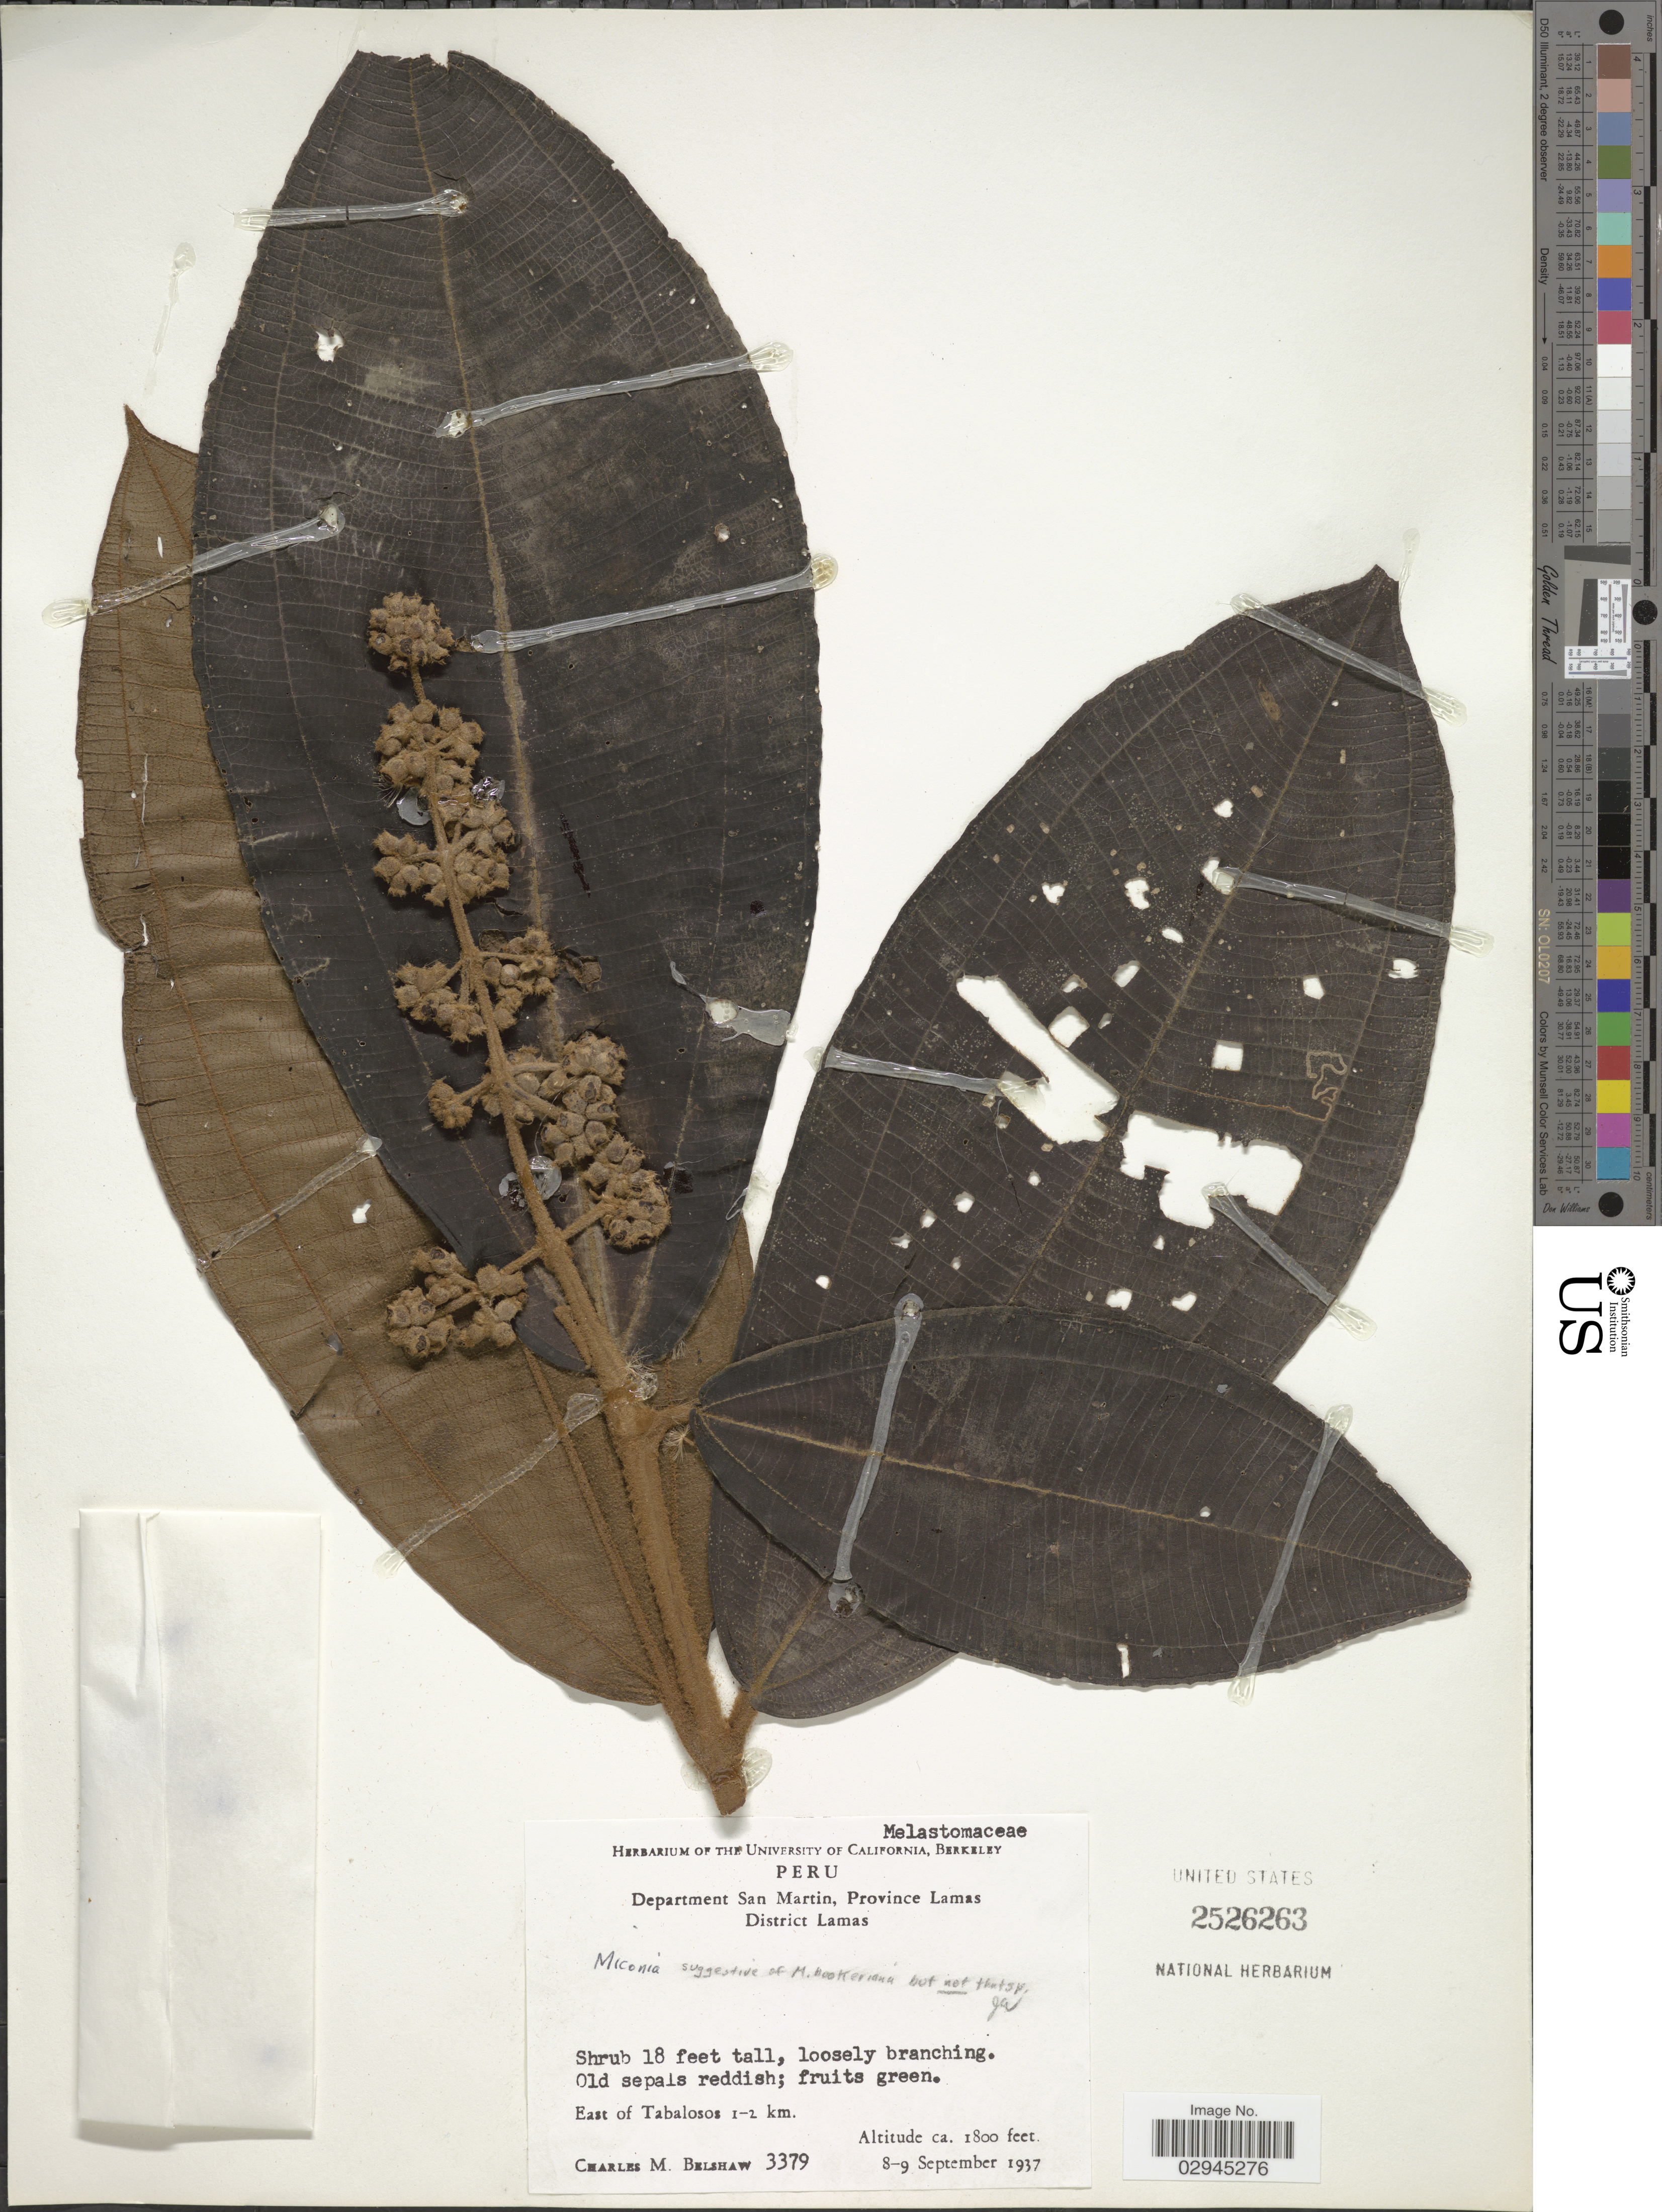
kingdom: Plantae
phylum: Tracheophyta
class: Magnoliopsida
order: Myrtales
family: Melastomataceae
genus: Miconia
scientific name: Miconia sp.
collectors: C. Shaw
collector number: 3379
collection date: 1937-09-08/1937-09-09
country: Peru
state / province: San Martín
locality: Department San Martin, Province Lamas District Lamas. East of Tabalosos 1-2 km.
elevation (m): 549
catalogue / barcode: US 2526263